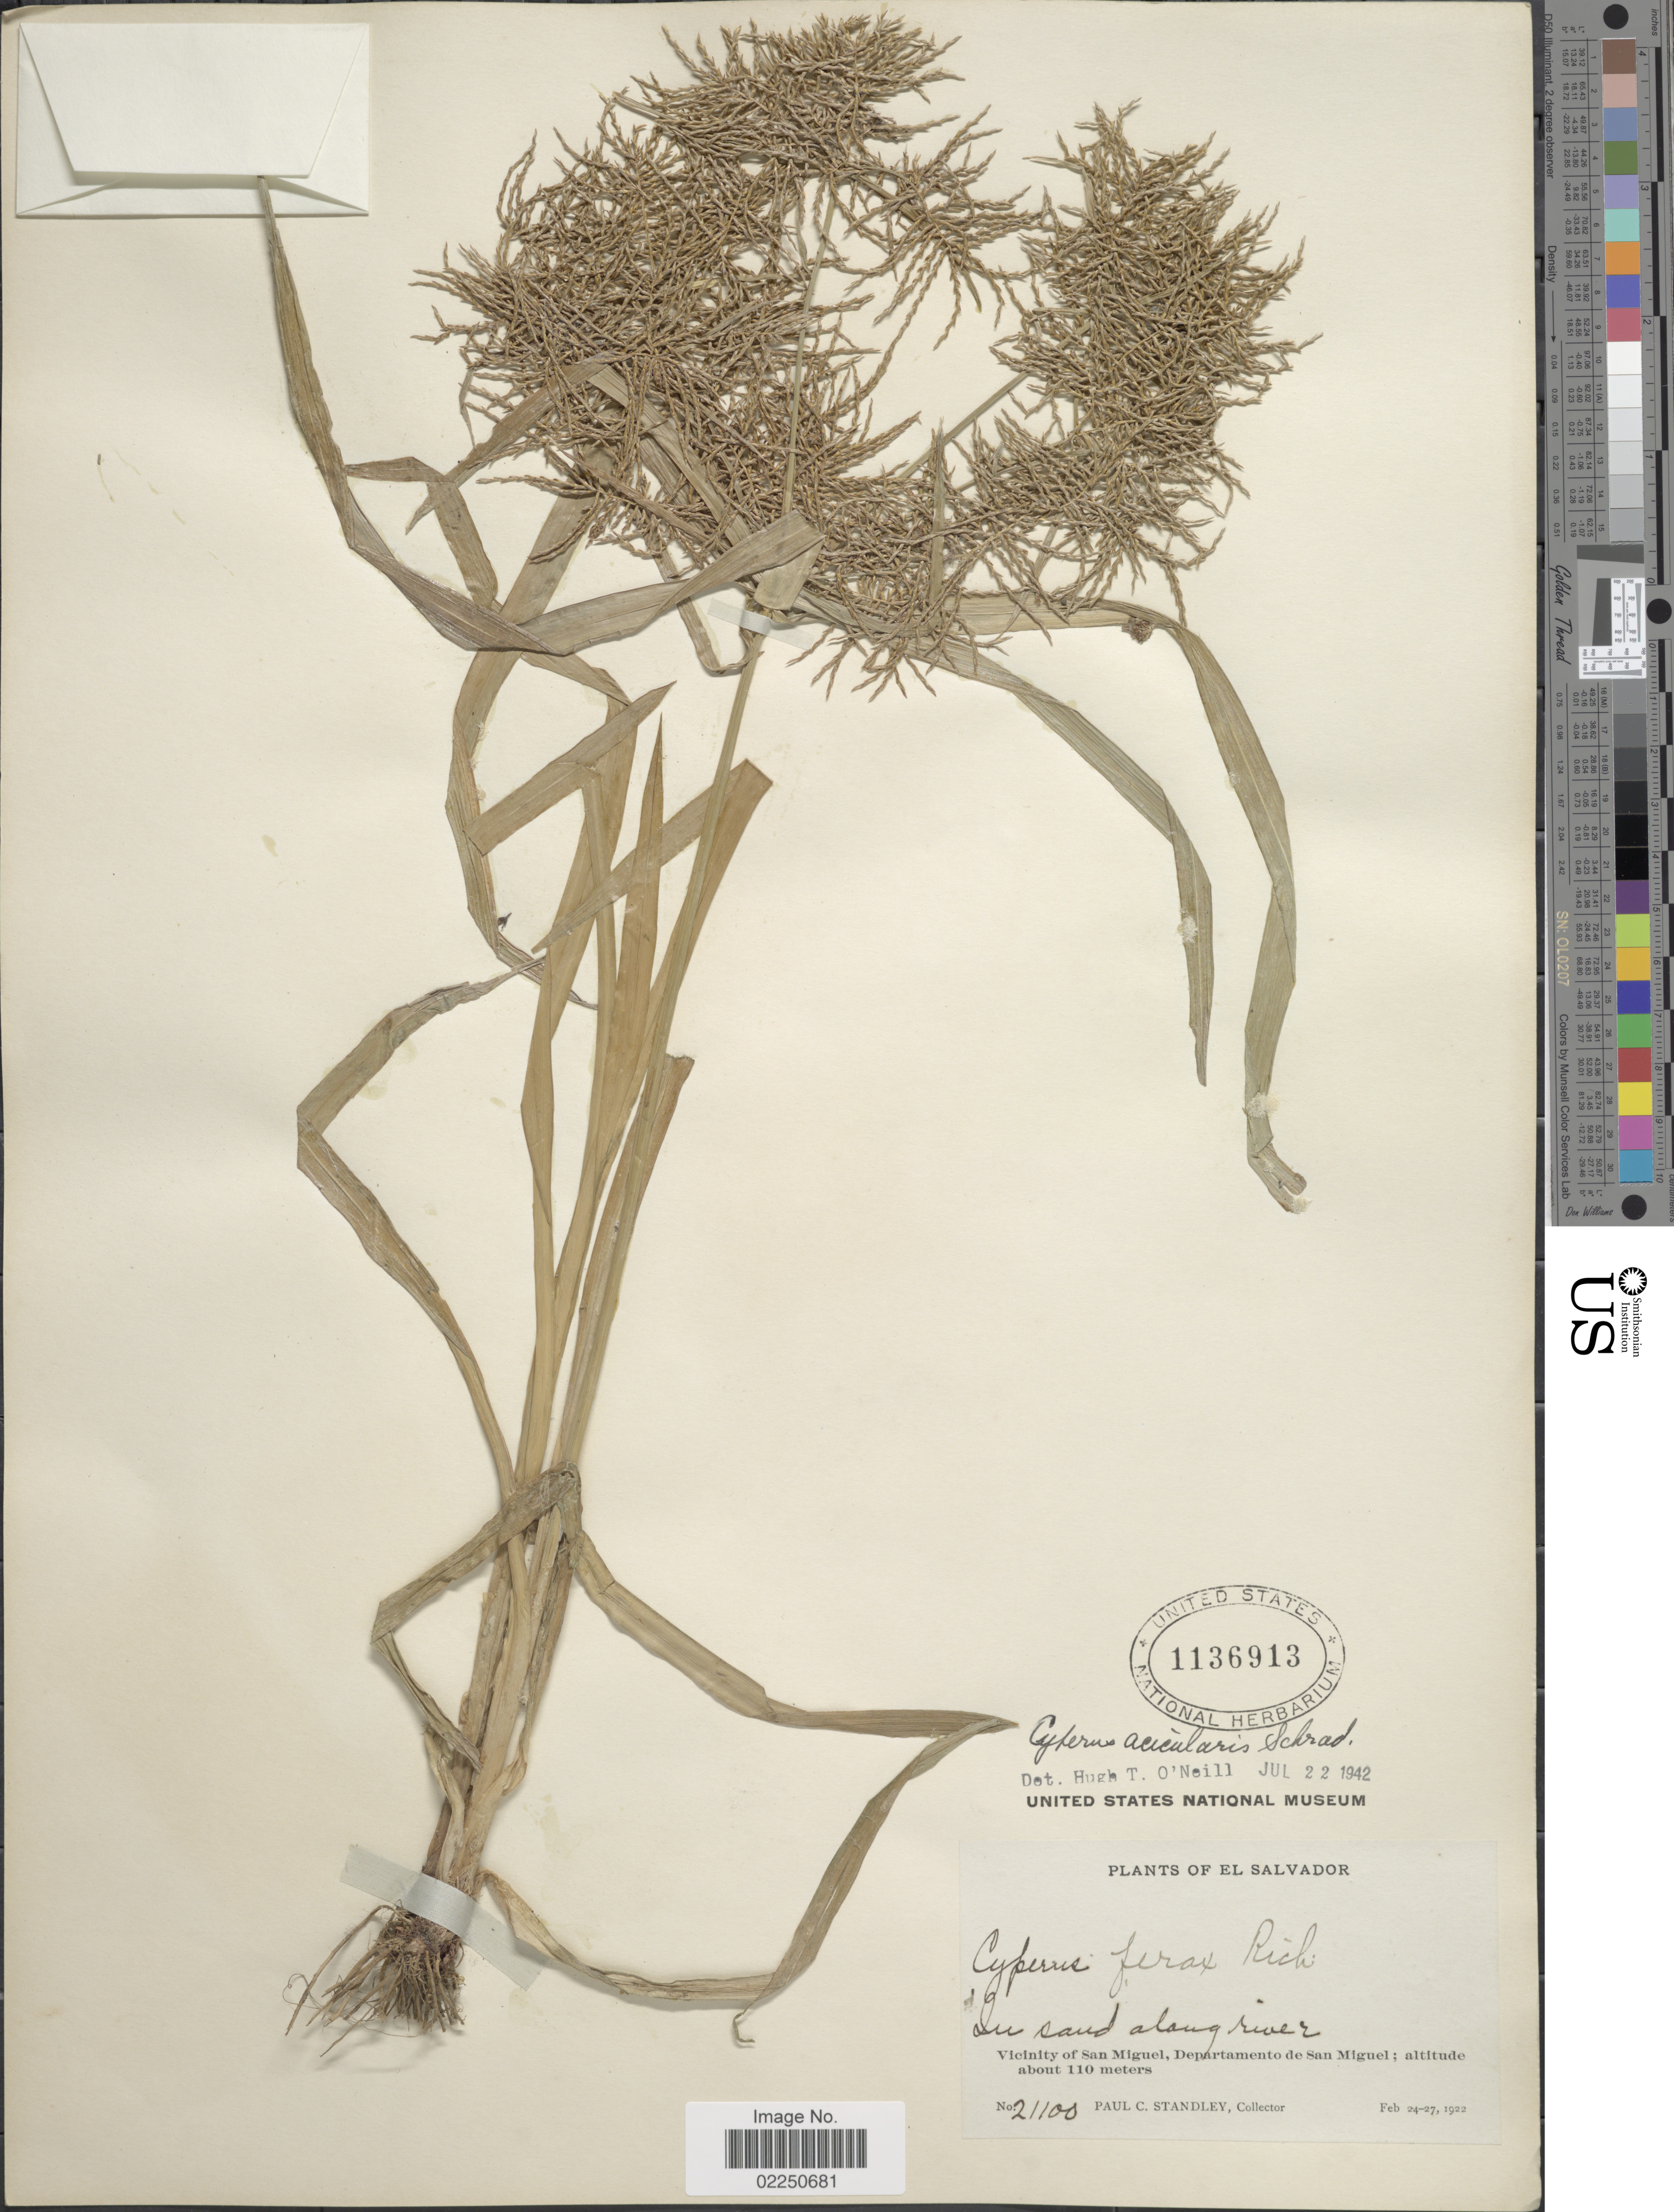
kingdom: Plantae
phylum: Tracheophyta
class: Liliopsida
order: Poales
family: Cyperaceae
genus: Cyperus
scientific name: Cyperus strongii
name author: G.C. Tucker & Gandhi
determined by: Strong, Mark T., (BOT), Smithsonian Institution - National Museum of Natural History (UNITED STATES)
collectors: P. C. Standley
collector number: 21100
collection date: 1922-02-24/1922-02-27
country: El Salvador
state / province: San Miguel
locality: Vicinity of San Miguel, Departamento de San Miguel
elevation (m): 110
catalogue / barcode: US 1136913